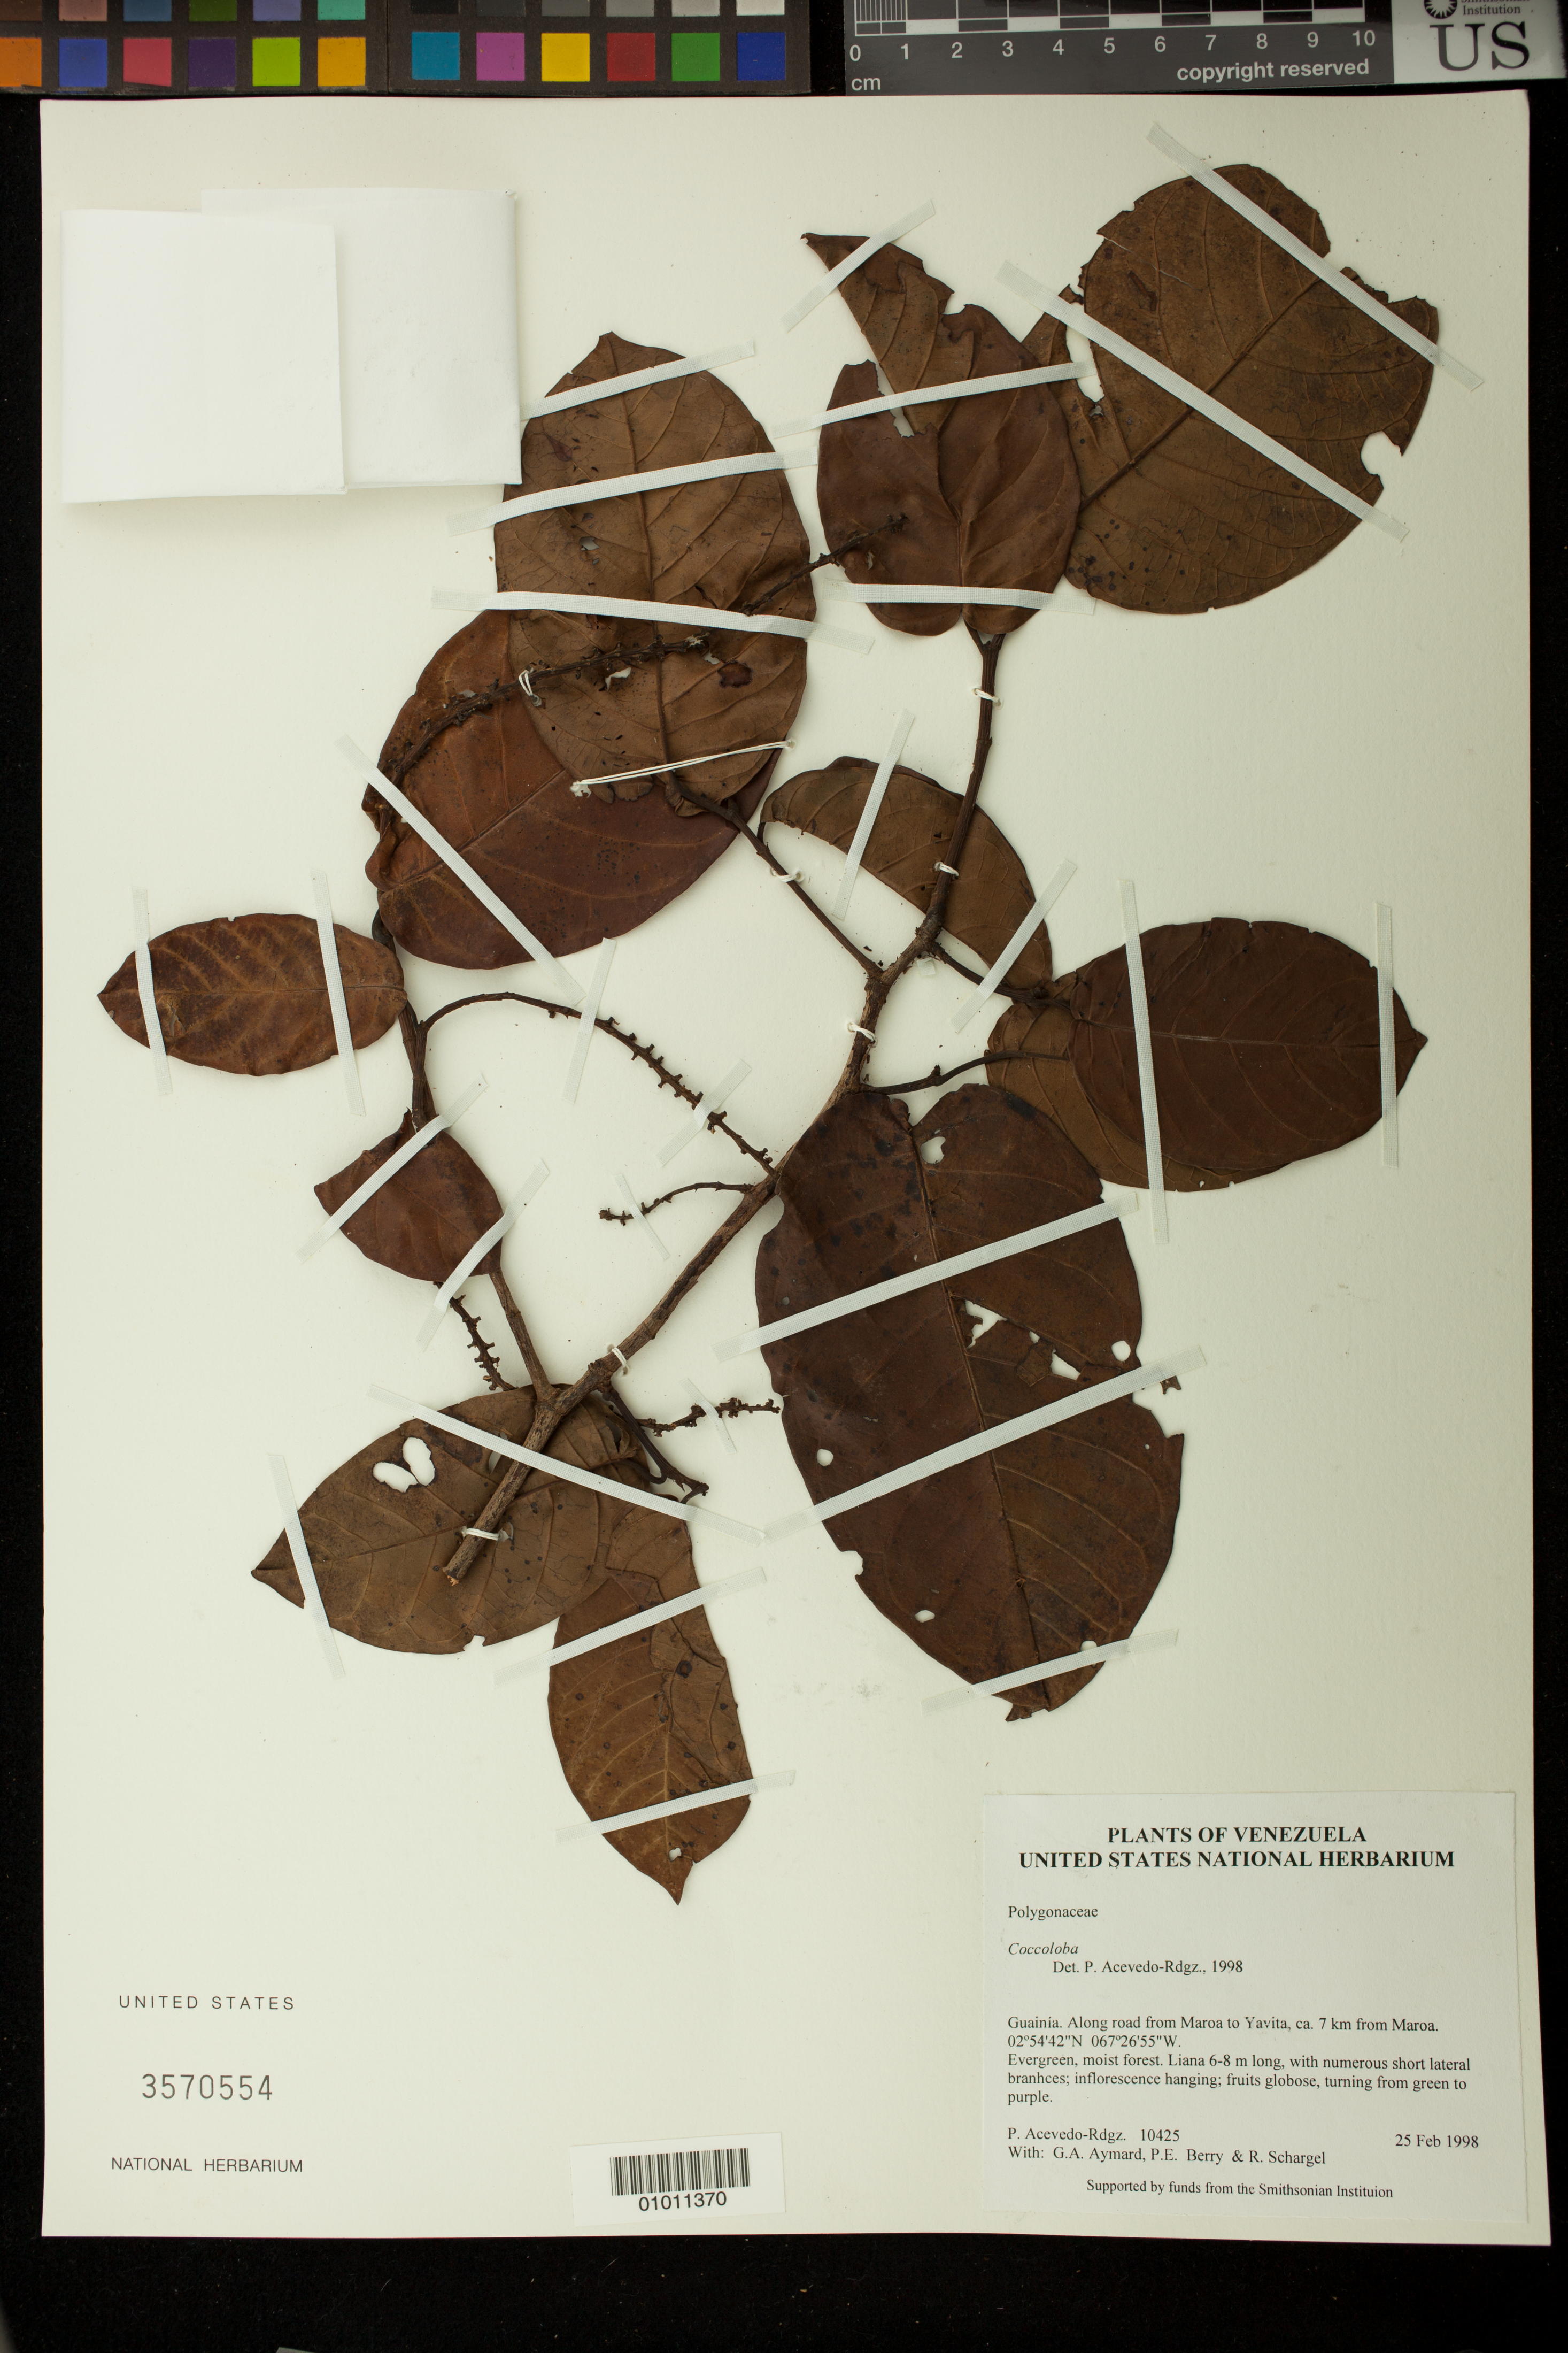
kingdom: Plantae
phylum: Tracheophyta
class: Magnoliopsida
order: Caryophyllales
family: Polygonaceae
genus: Coccoloba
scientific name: Coccoloba excelsa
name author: Benth.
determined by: Strong, M. T., (US), Smithsonian Institution - National Museum of Natural History (UNITED STATES)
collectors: P. Acevedo-Rodr., G. A. Aymard, P. E. Berry & R. Schargel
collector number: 10425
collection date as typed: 25 Feb 1998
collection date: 1998-02-25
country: Venezuela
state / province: Amazonas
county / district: Maroa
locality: Along road from Maroa to Yavita, ca. 7 km from Maroa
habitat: Evergreen, moist forest.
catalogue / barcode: US 3570554